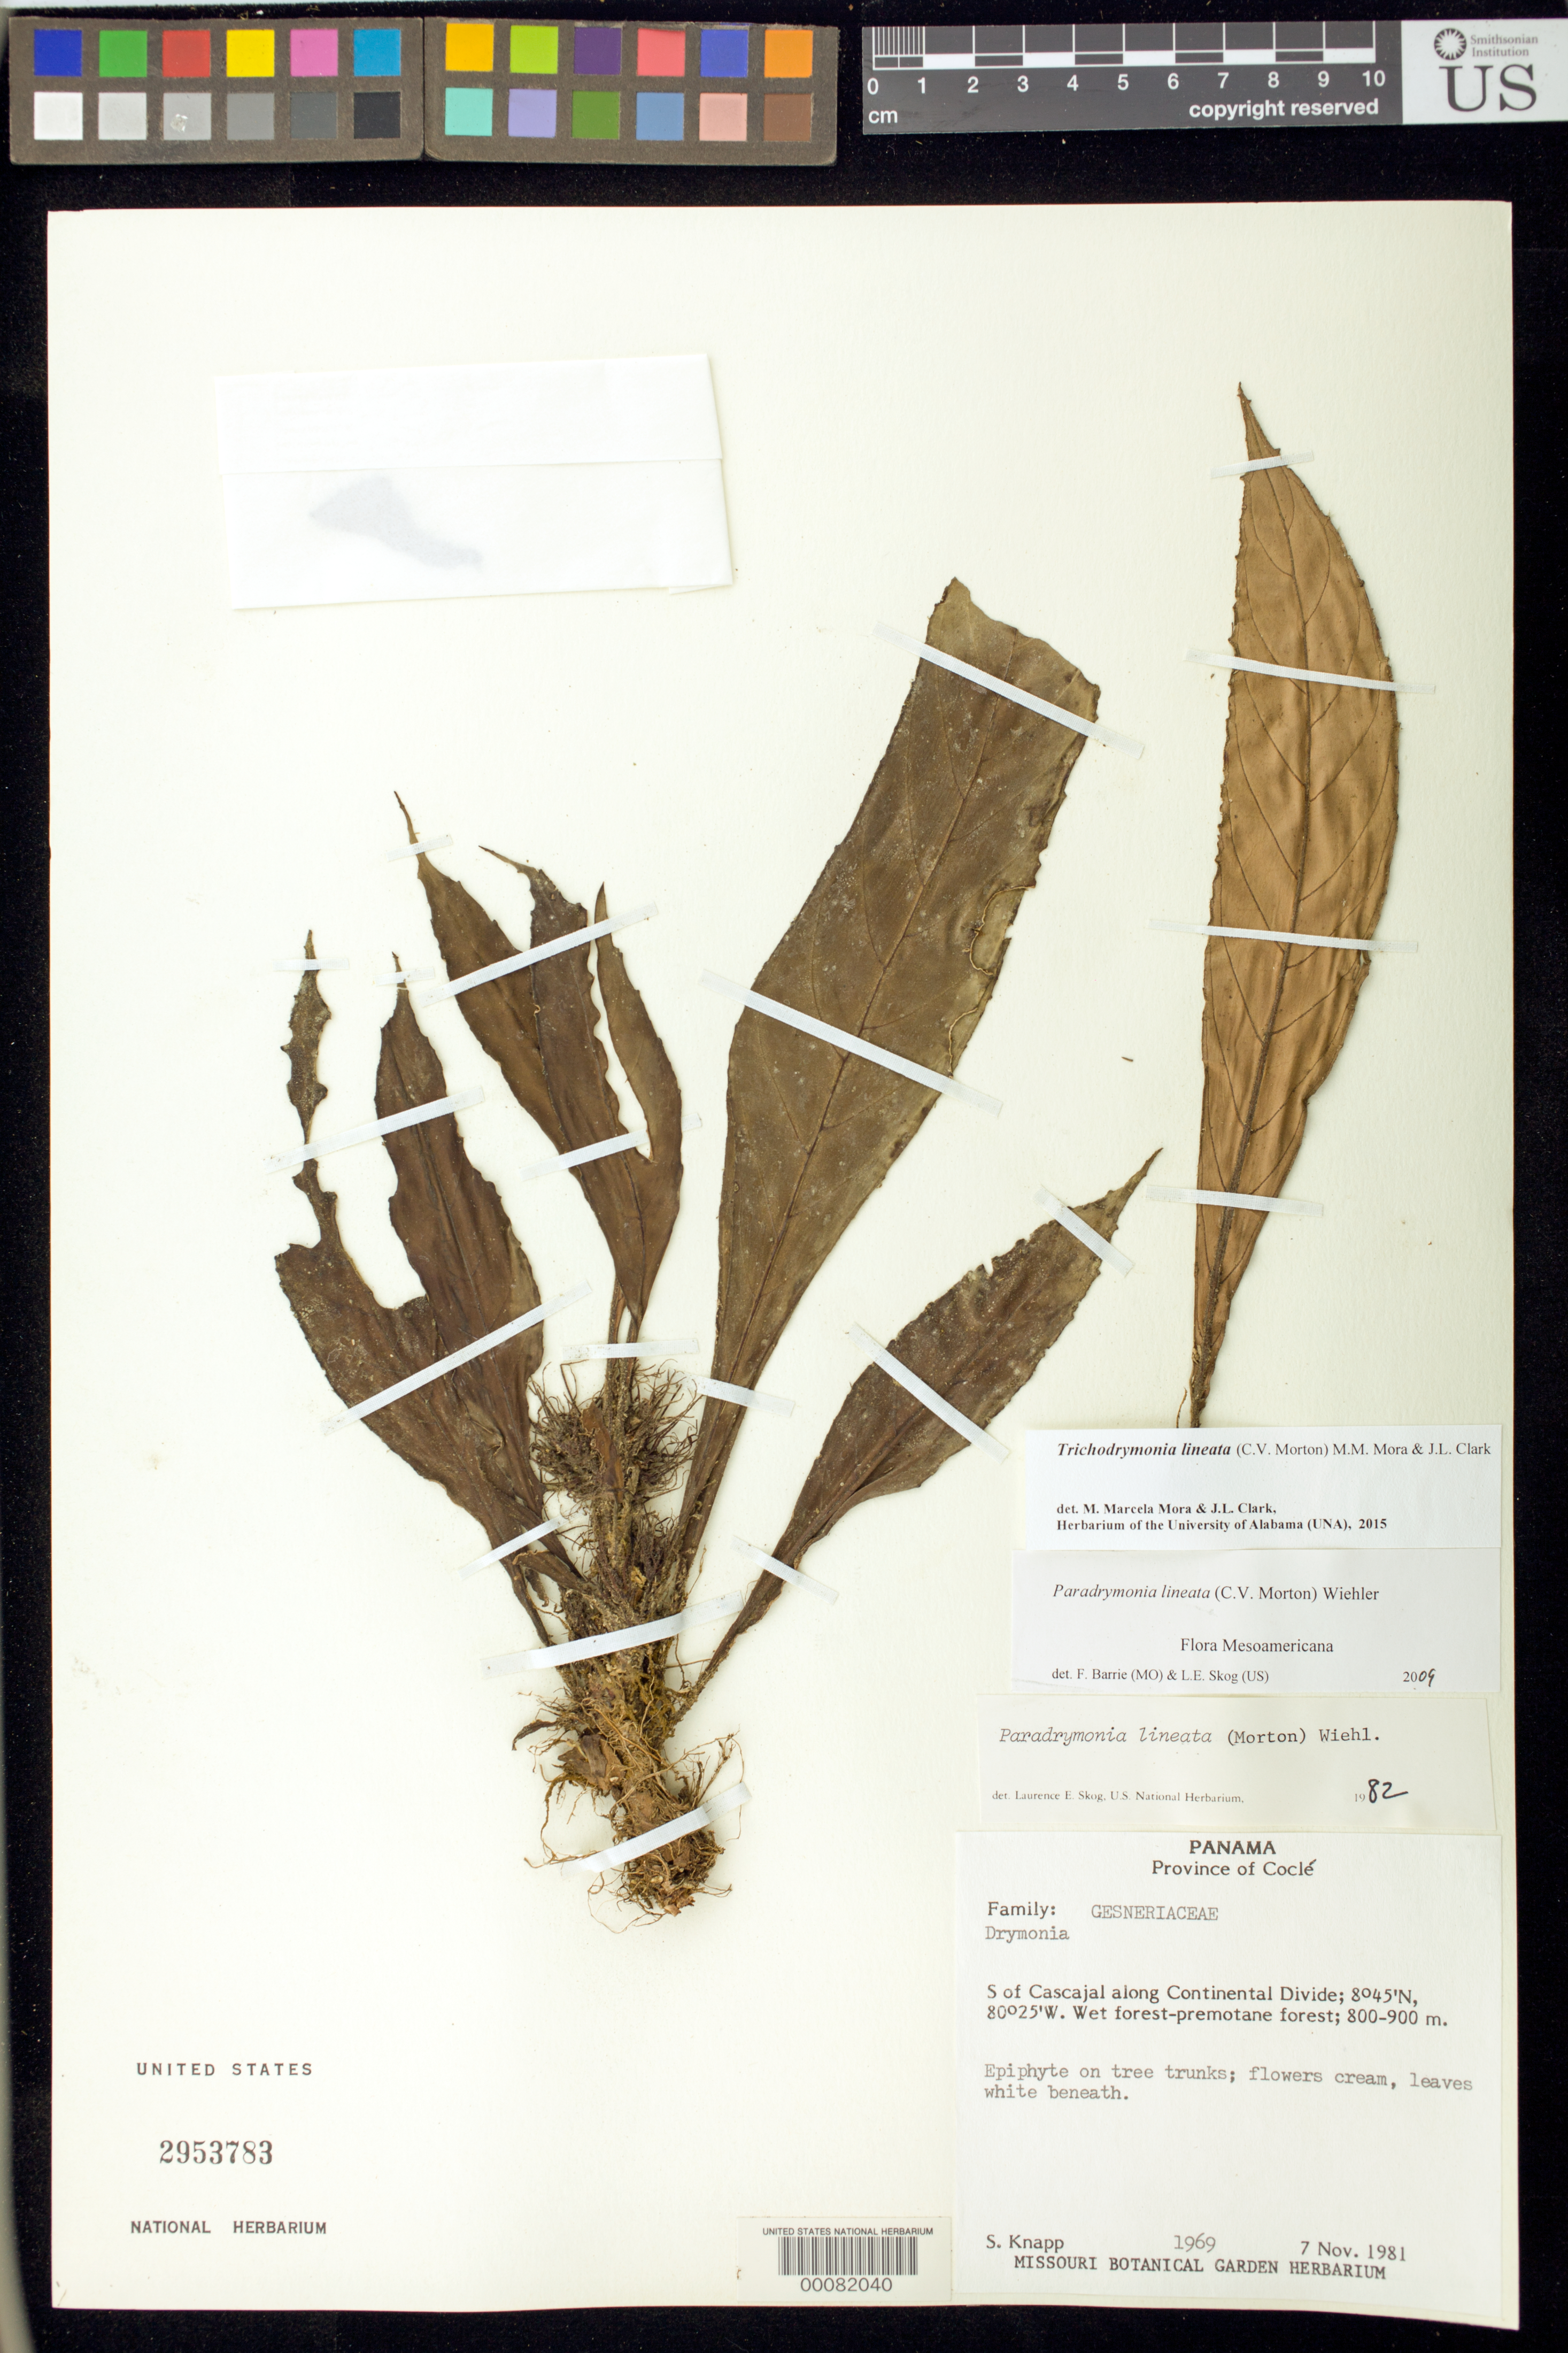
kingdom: Plantae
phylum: Tracheophyta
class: Magnoliopsida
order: Lamiales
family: Gesneriaceae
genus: Trichodrymonia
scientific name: Trichodrymonia lineata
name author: (C.V. Morton) M.M. Mora & J.L. Clark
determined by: Mora, M. M.; Clark, J. L.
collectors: S. Knapp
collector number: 1969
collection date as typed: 07 Nov 1981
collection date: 1981-11-07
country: Panama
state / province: Coclé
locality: S of Cascajal along continental divide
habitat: Wet forest-premontane forest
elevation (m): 800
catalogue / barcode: US 2953783